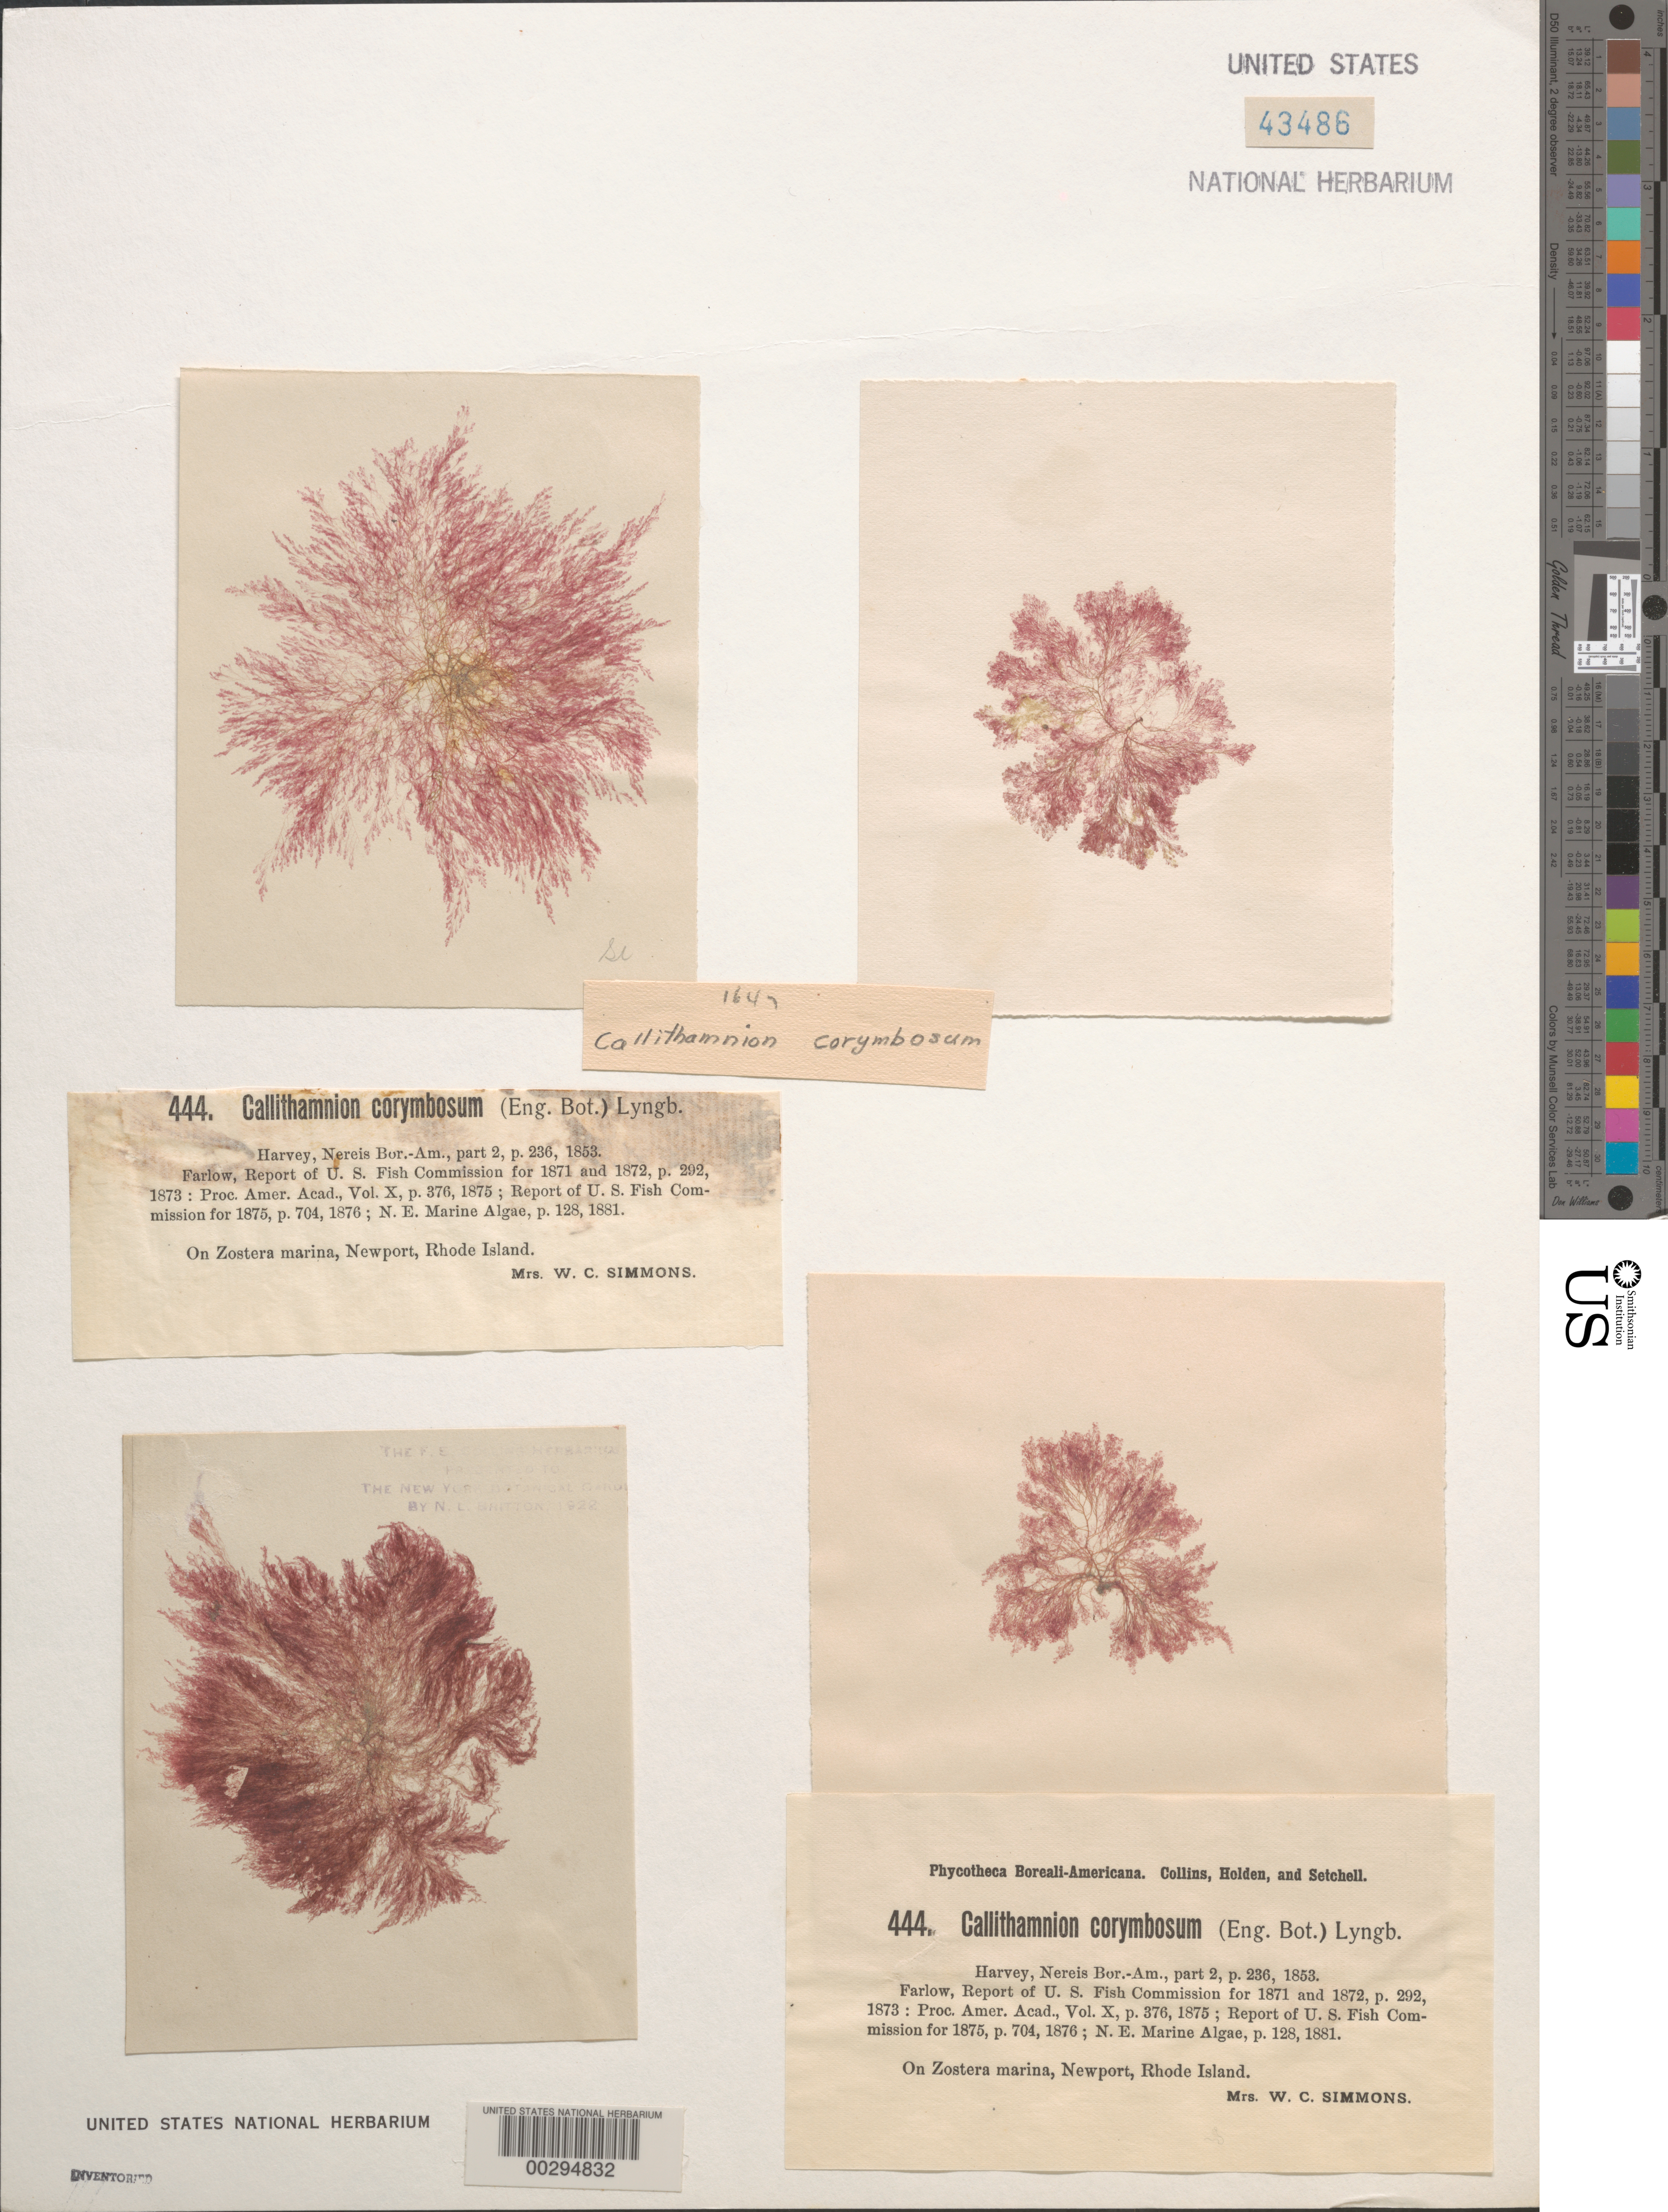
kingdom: Plantae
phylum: Rhodophyta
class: Florideophyceae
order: Ceramiales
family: Callithamniaceae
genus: Callithamnion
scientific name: Callithamnion corymbosum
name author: (Sm.) Lyngb.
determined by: Collins, Frank S.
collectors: R. B. Simmons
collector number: PB-A 444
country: United States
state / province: Rhode Island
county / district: Newport County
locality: Newport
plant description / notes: Collins, Holden & Setchell, Phycotheca Boreali-Americana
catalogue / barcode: US 43486